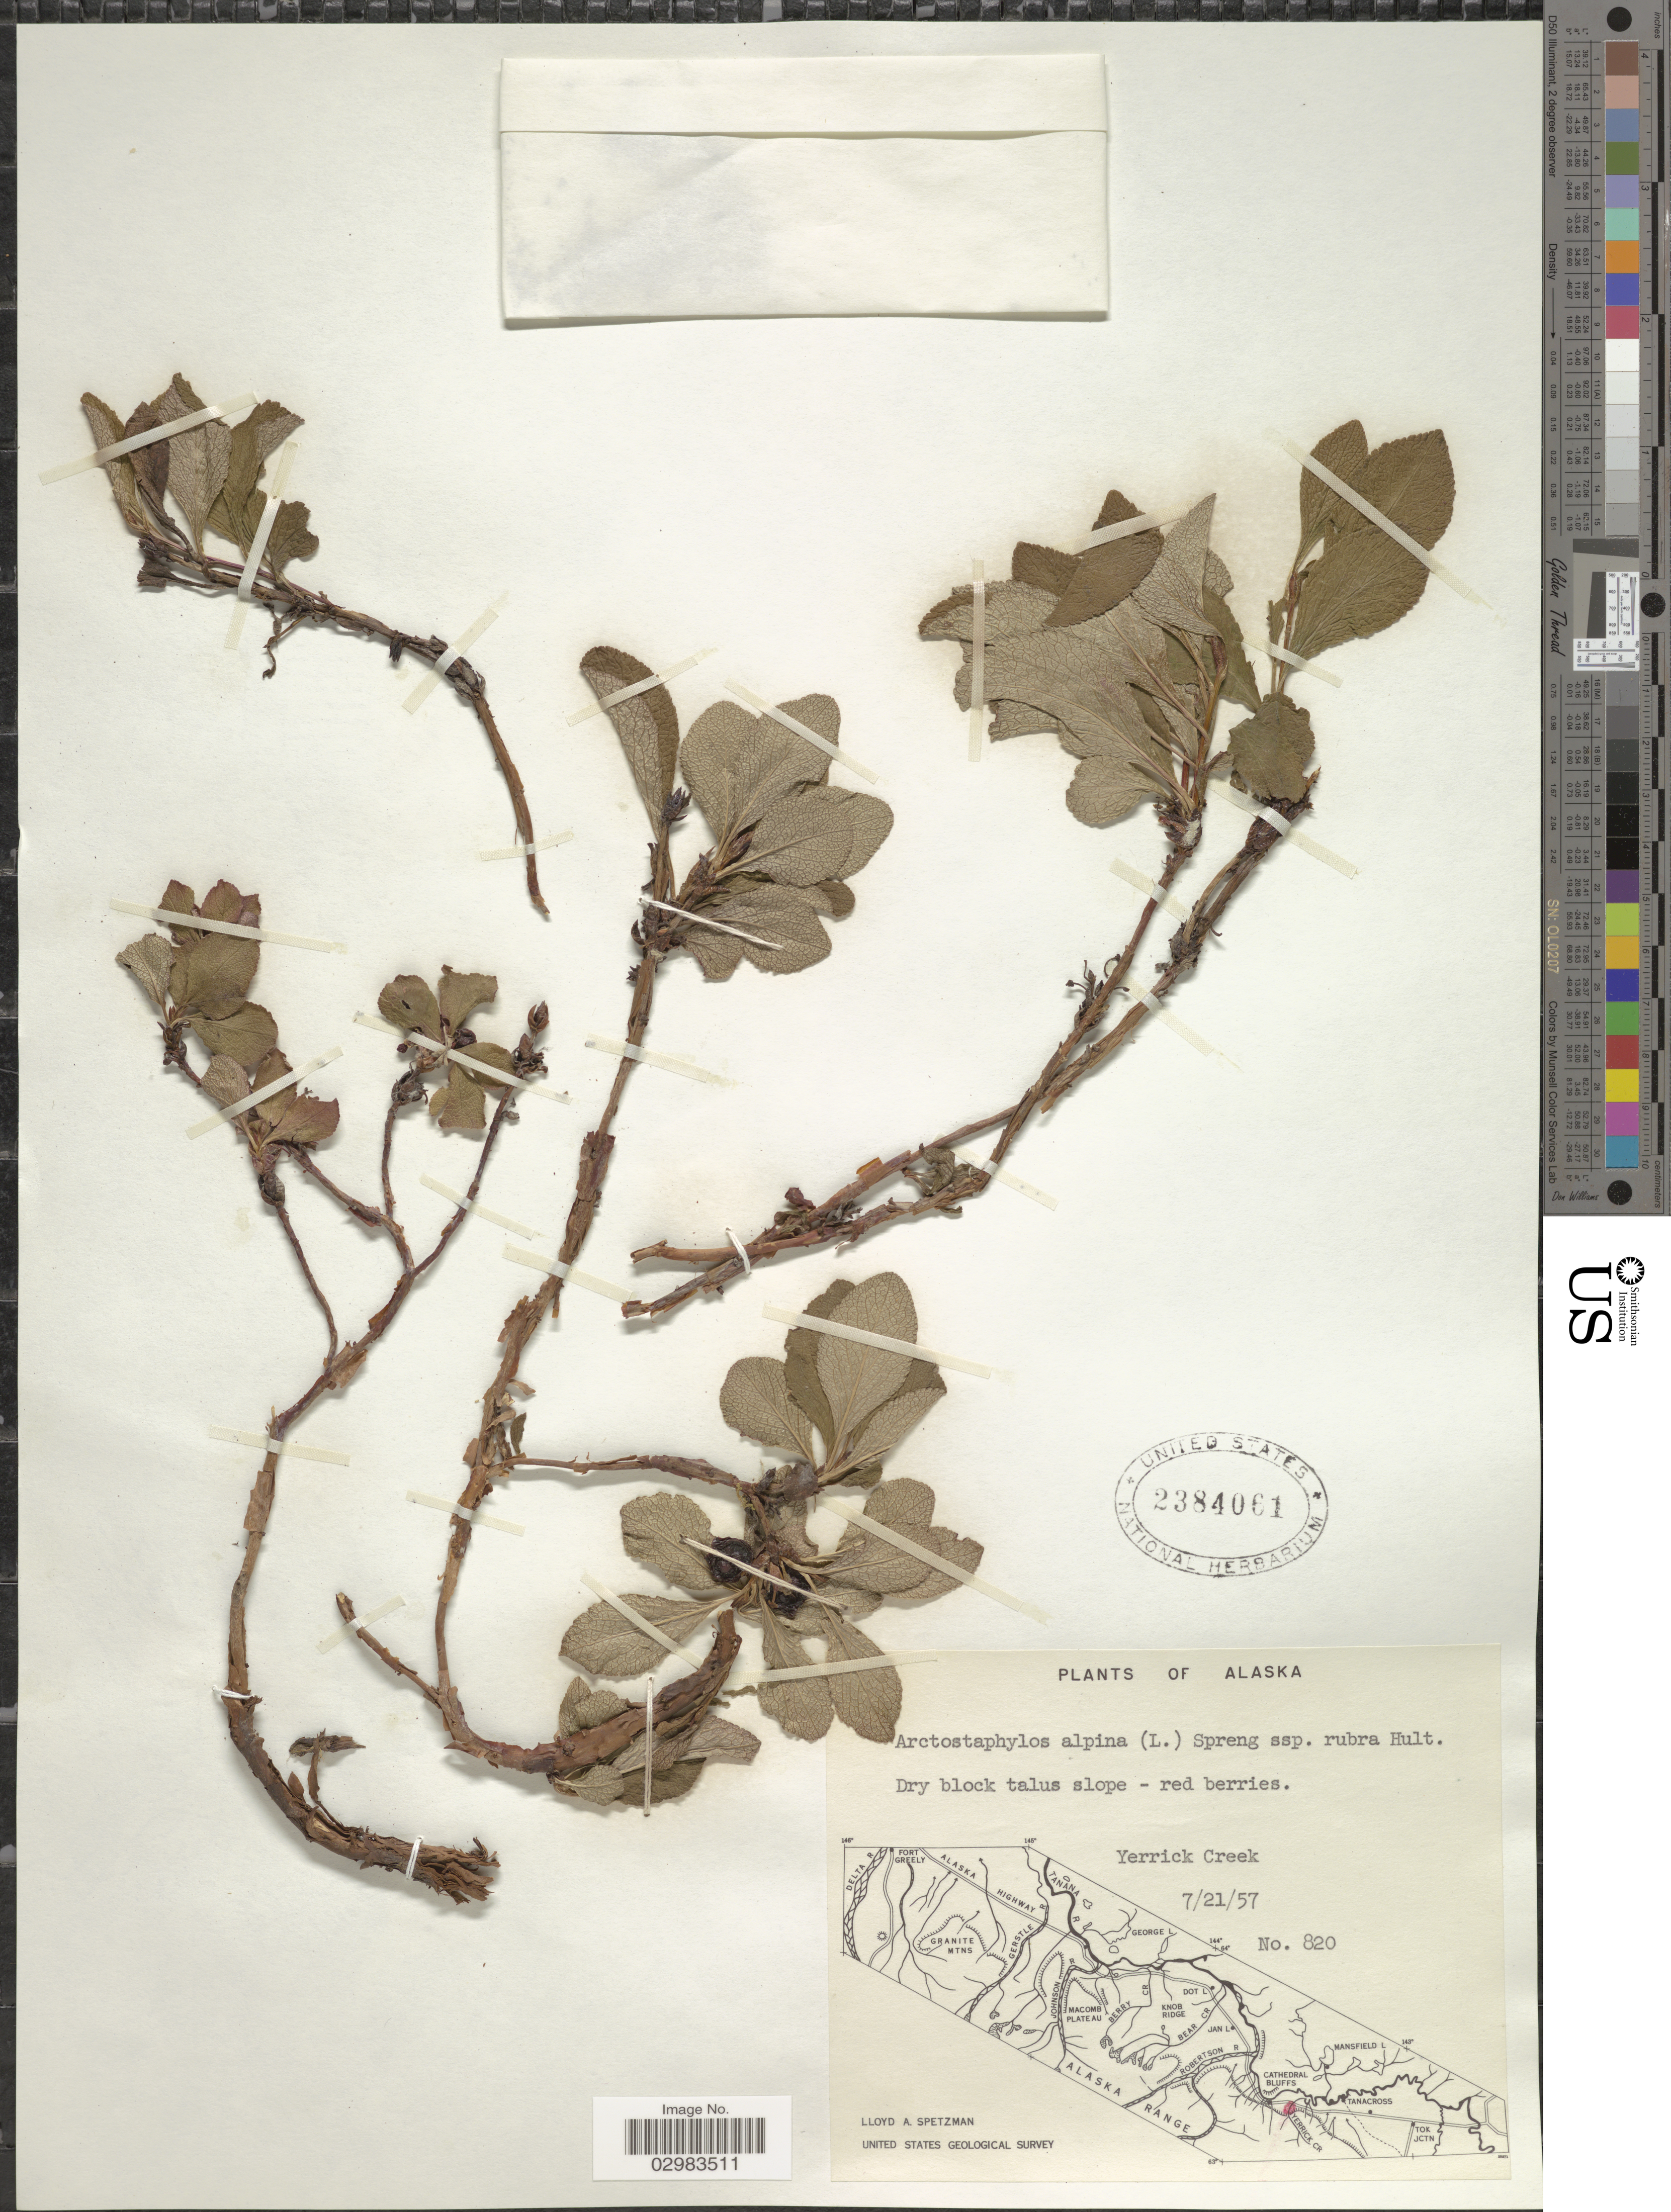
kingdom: Plantae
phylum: Tracheophyta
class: Magnoliopsida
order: Ericales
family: Ericaceae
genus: Arctostaphylos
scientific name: Arctostaphylos alpina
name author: (L.) Spreng.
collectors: L. Spetzman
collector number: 820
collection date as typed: Transcribed d/m/y: 21/7/57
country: United States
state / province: Alaska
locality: Yerrick Creek.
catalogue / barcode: US 2384061